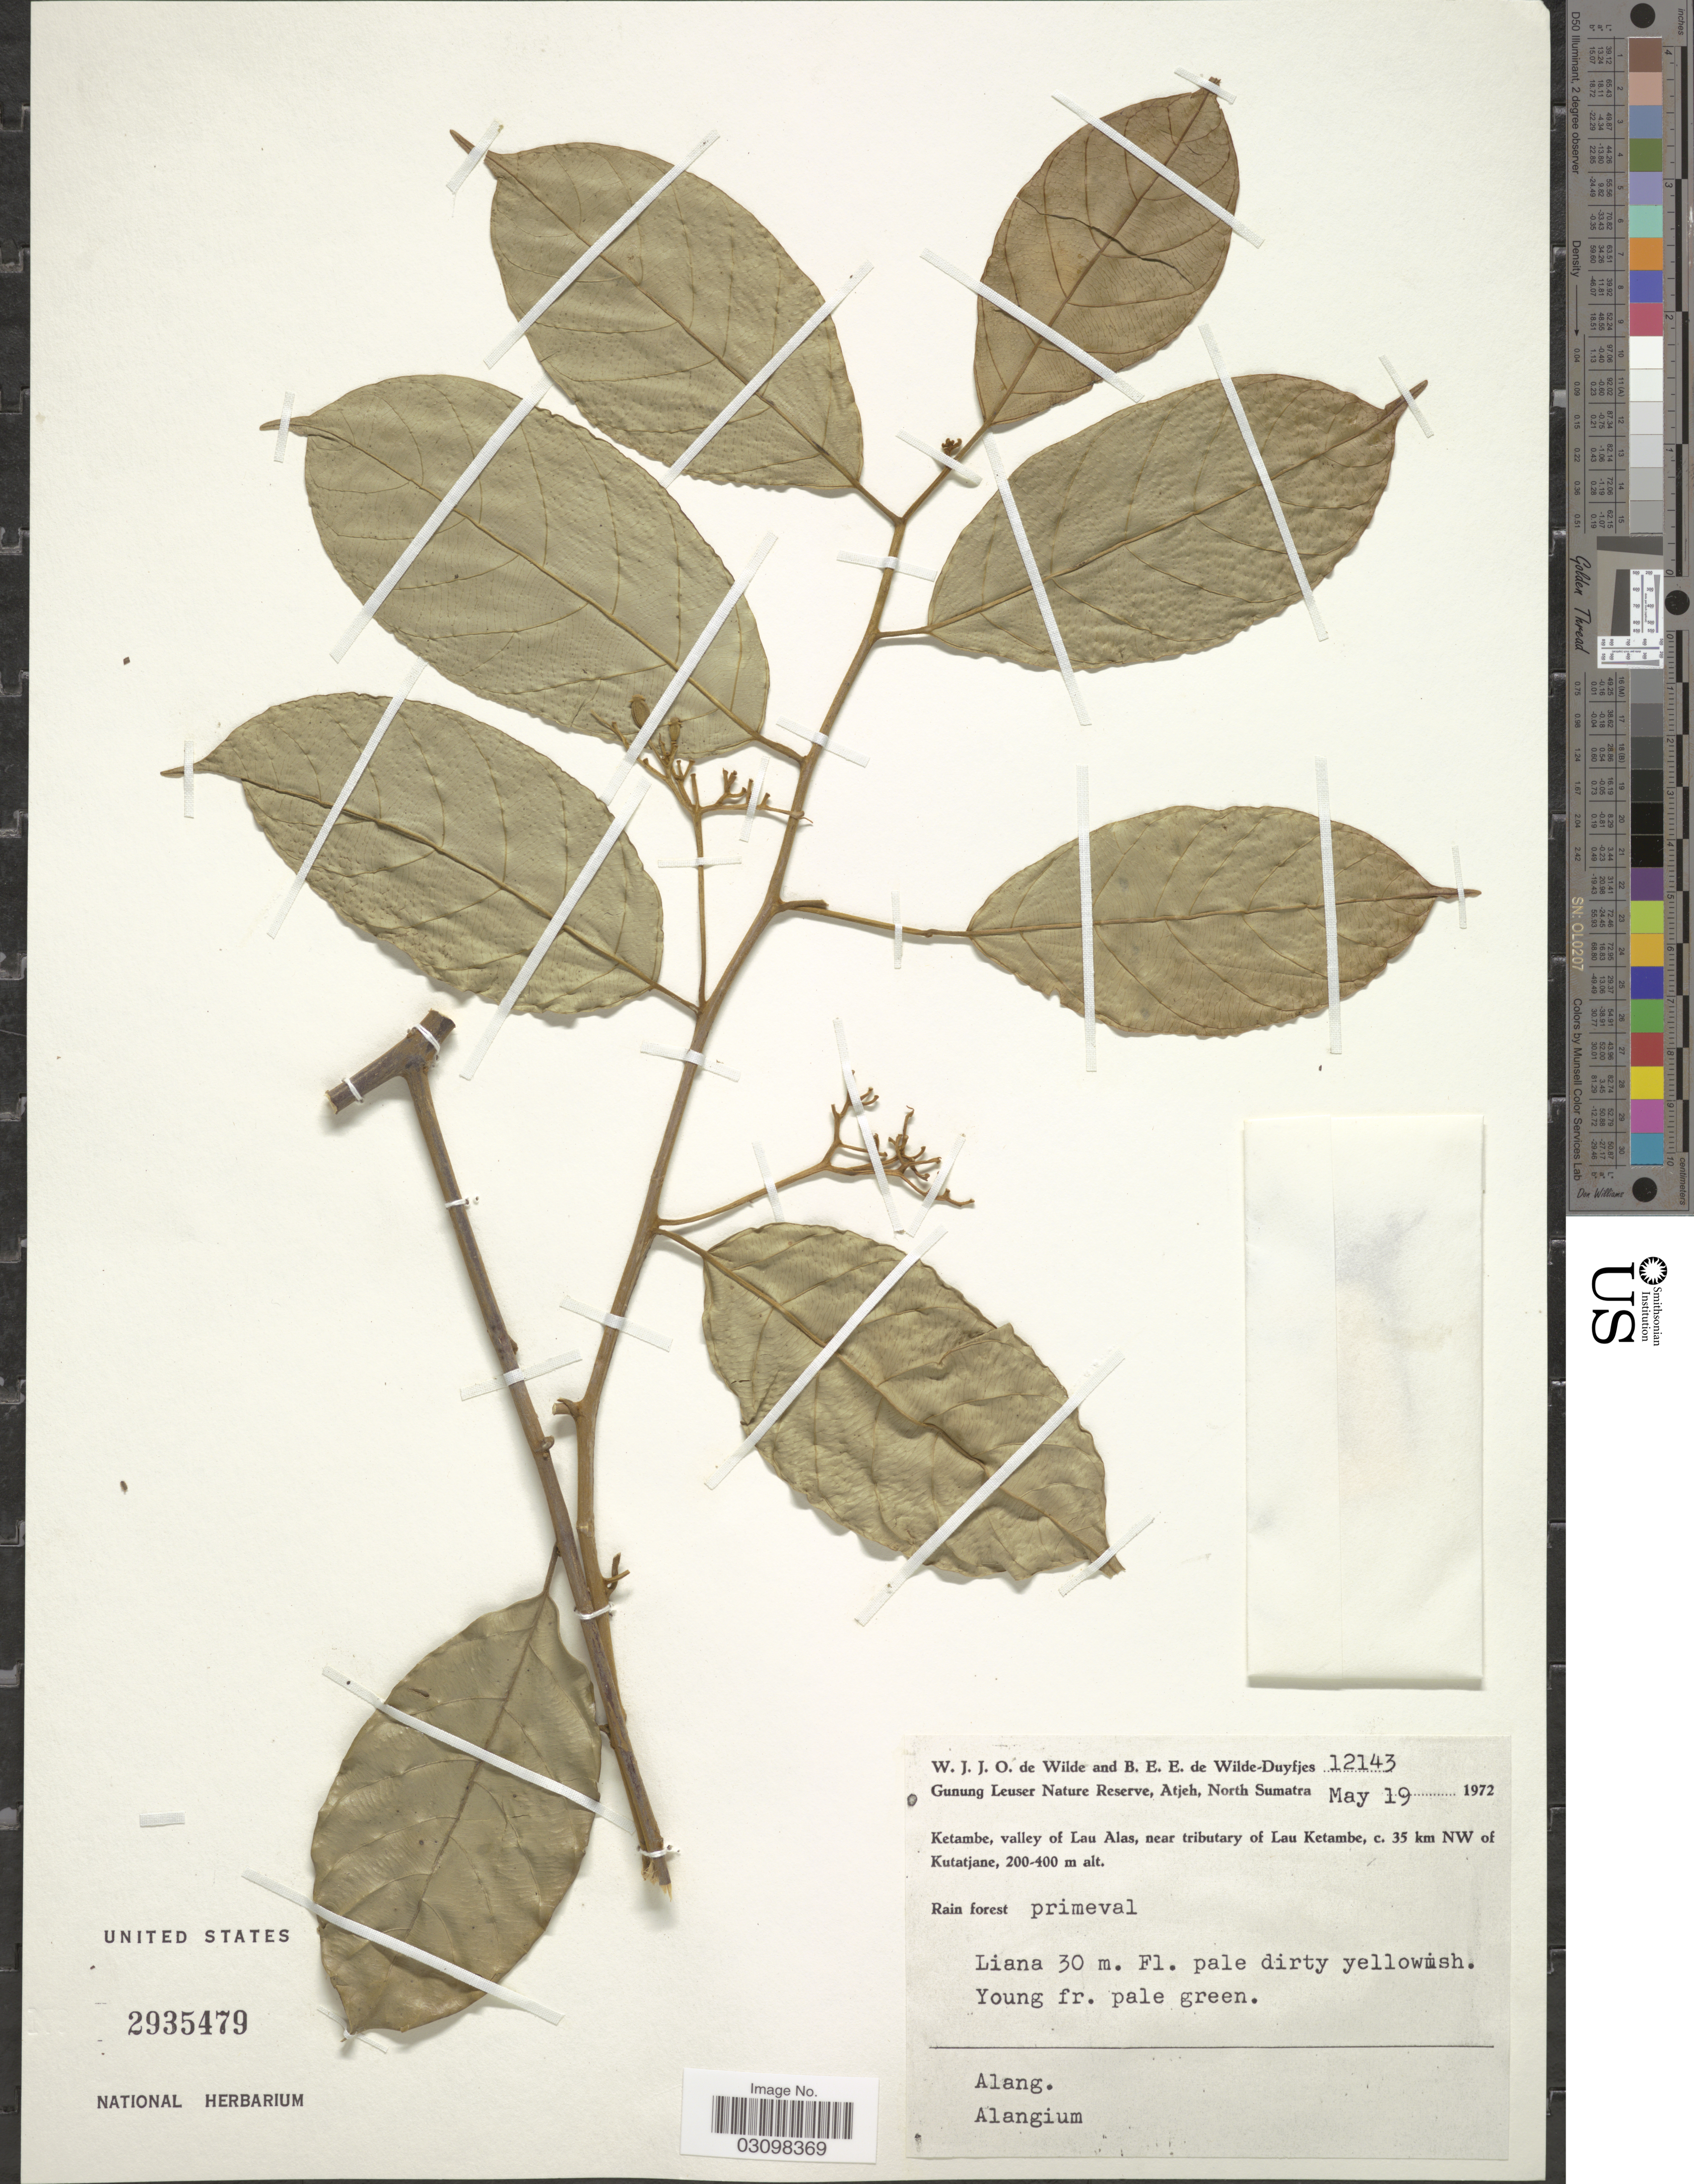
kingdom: Plantae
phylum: Tracheophyta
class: Magnoliopsida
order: Cornales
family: Cornaceae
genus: Alangium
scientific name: Alangium sp.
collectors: W. J. de Wilde & B. E. de Wilde-Duyfjes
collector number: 12143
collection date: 1972-05-19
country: Indonesia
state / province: Sumatra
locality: Gunung Leuser Nature Reserve, Atjeh, North Sumatra. Ketambe, valley of Lau Alas, near tributary of Lau Ketambe, c. 35 km NW of Kutatjane.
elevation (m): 200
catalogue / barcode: US 2935479